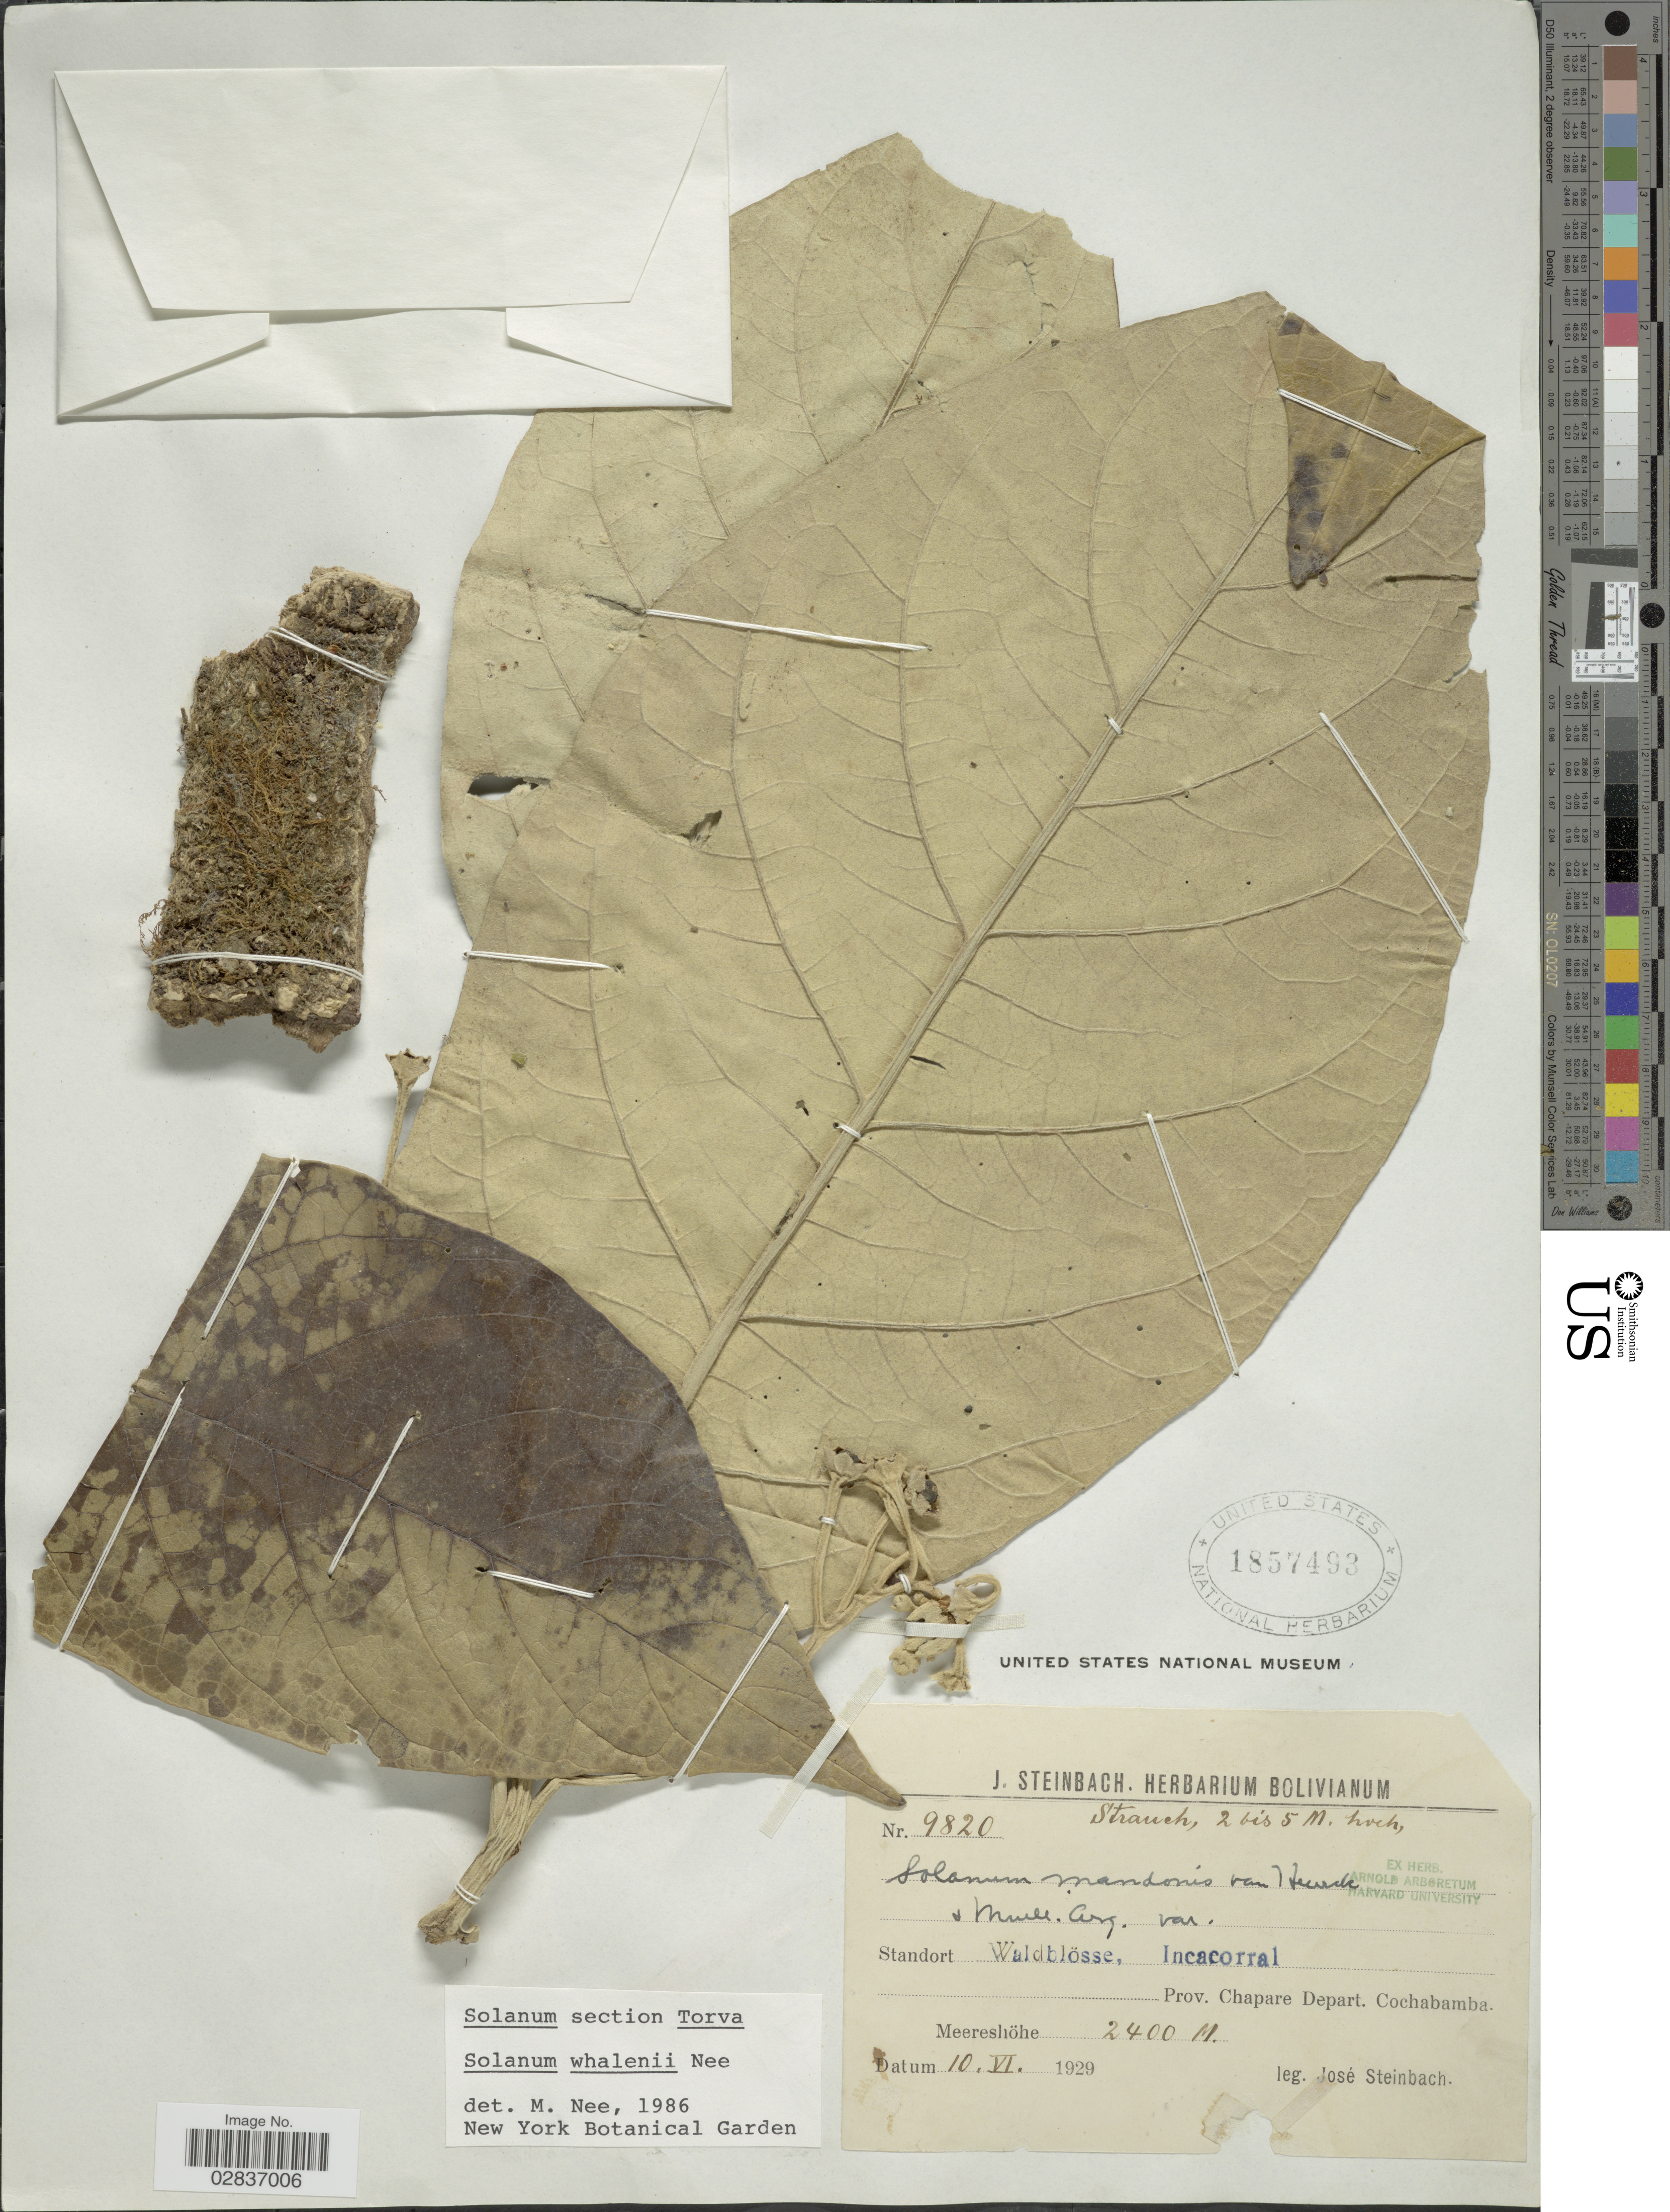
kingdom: Plantae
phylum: Tracheophyta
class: Magnoliopsida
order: Solanales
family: Solanaceae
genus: Solanum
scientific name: Solanum whalenii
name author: M. Nee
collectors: J. Steinbach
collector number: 9820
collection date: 1929-06-10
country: Bolivia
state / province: Cochabamba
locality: Standort Waldblösse, Incacorral, Prov. Chapare, Depart. Cochabamba.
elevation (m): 2400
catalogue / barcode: US 1857493